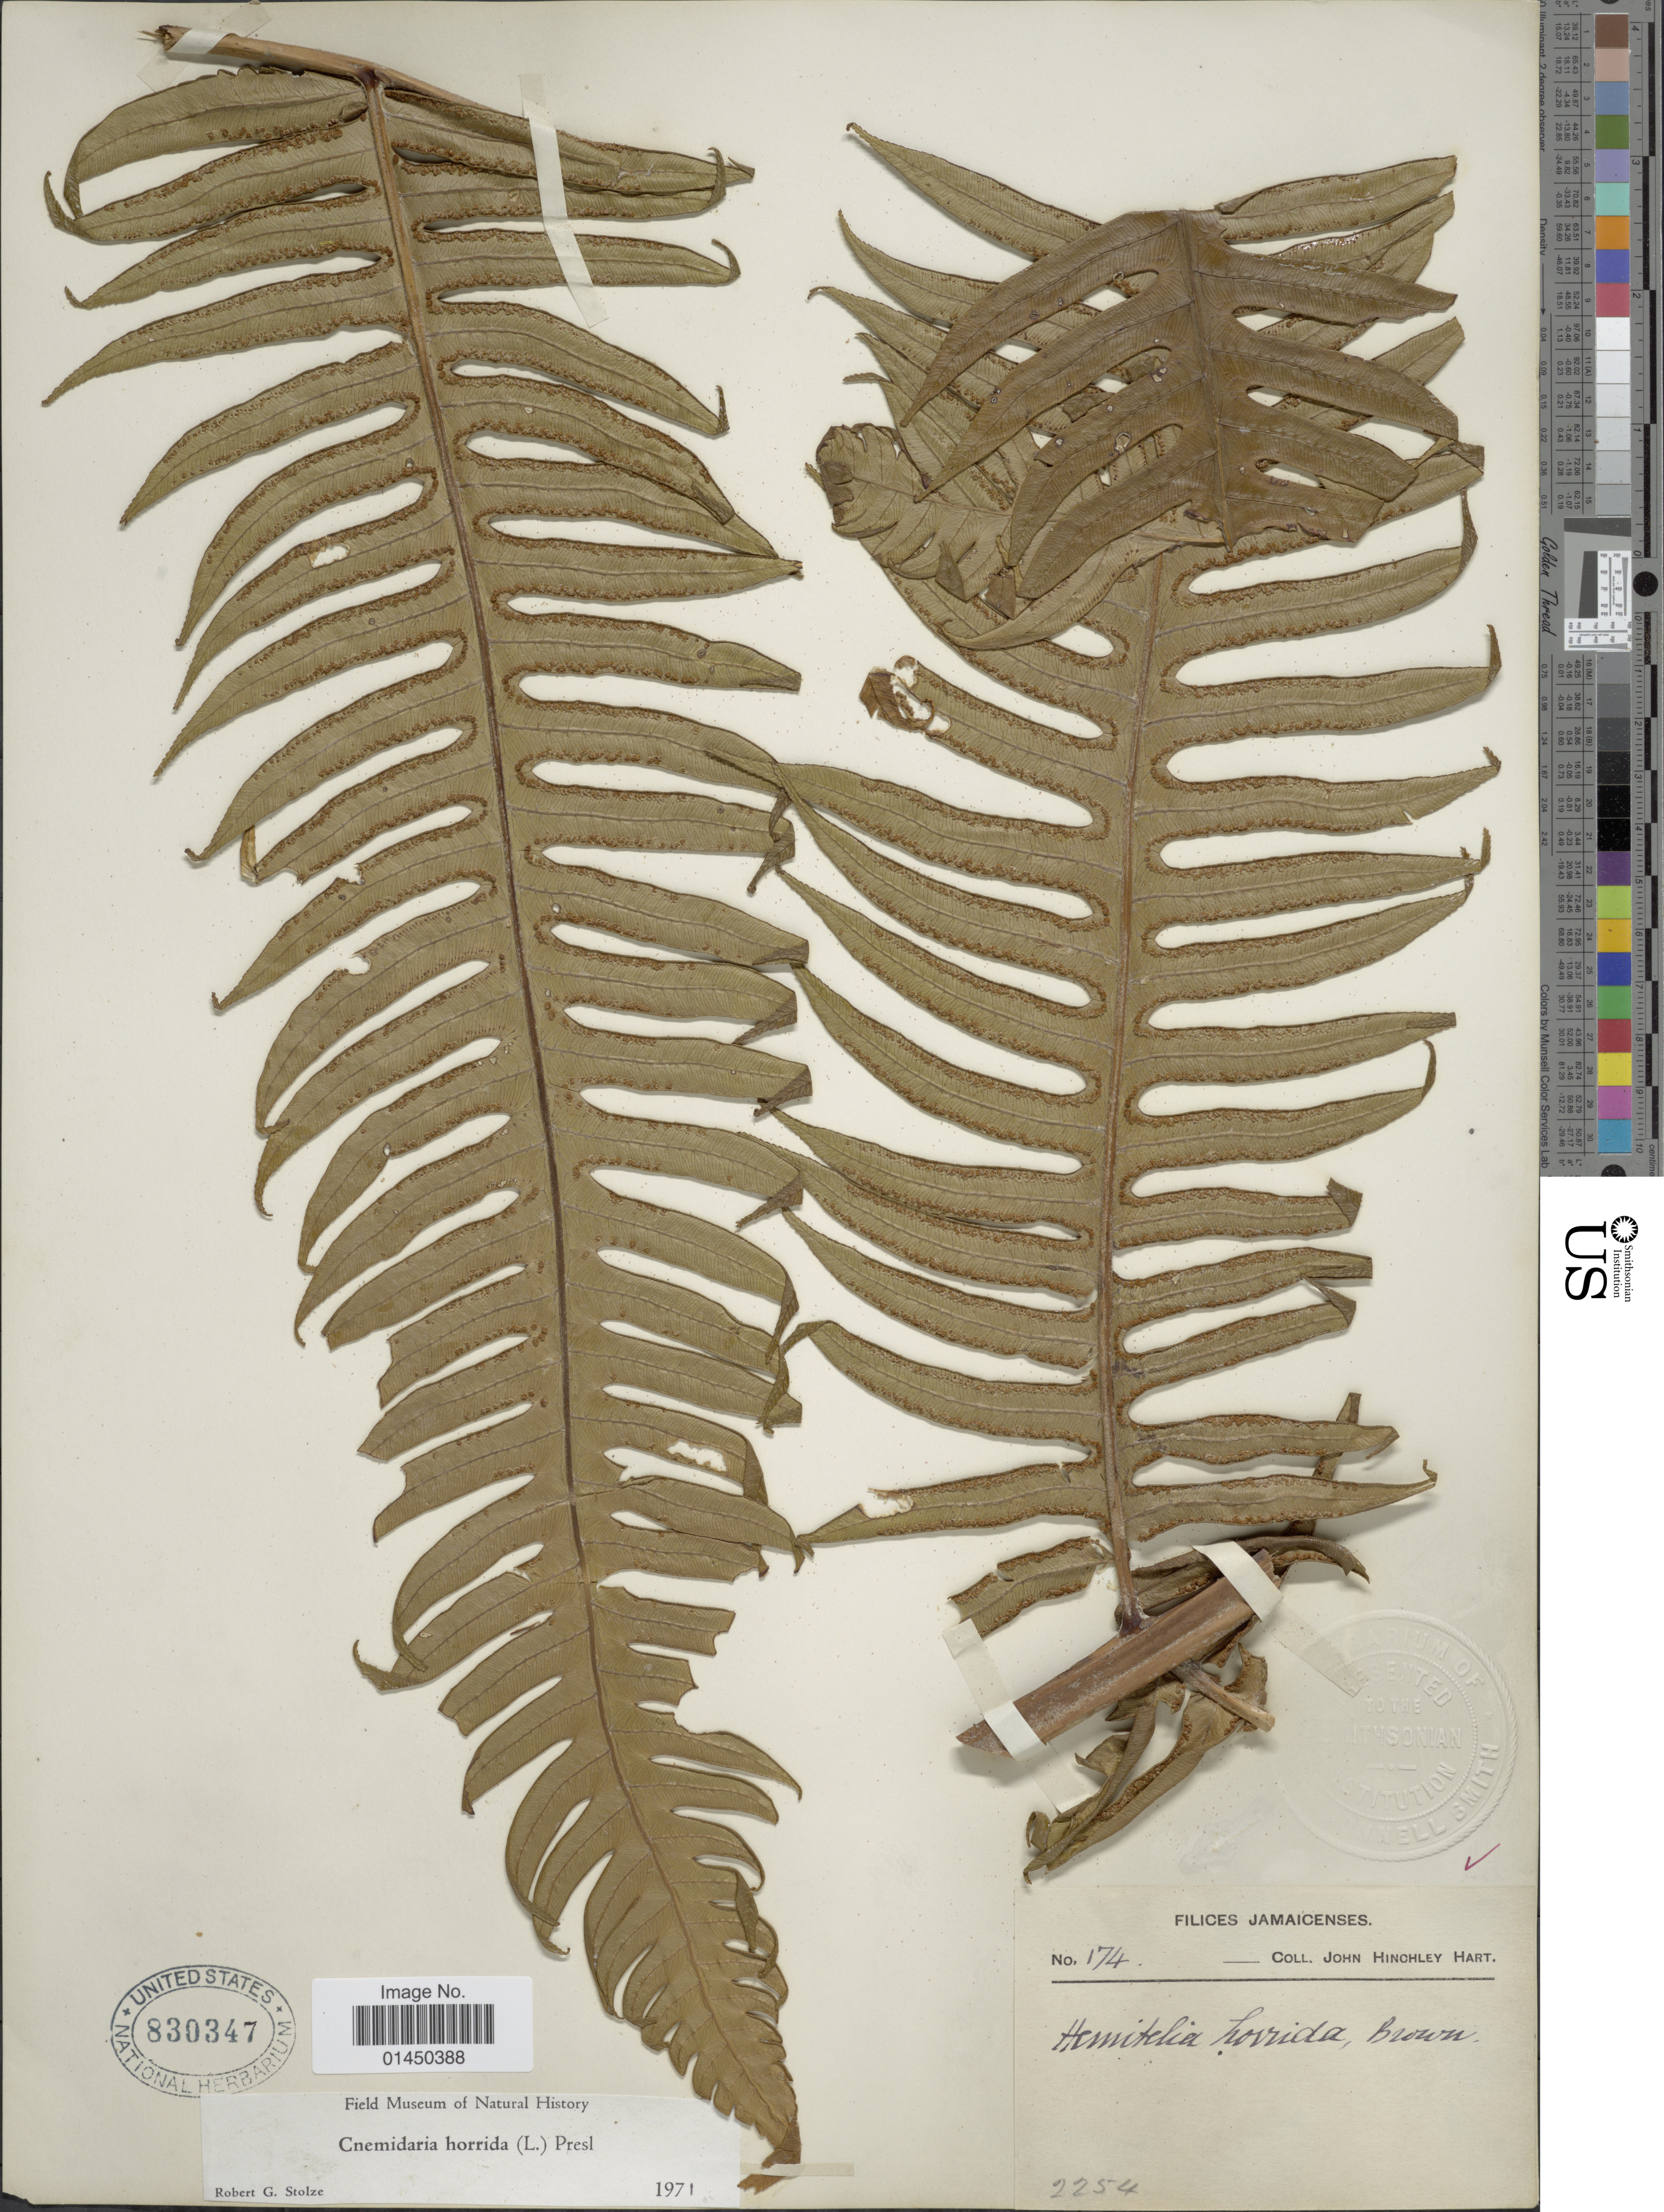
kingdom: Plantae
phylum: Tracheophyta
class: Polypodiopsida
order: Cyatheales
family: Cyatheaceae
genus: Cyathea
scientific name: Cyathea horrida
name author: (L.) Sm.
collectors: J. H. Hart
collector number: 174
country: Jamaica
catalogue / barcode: US 830347